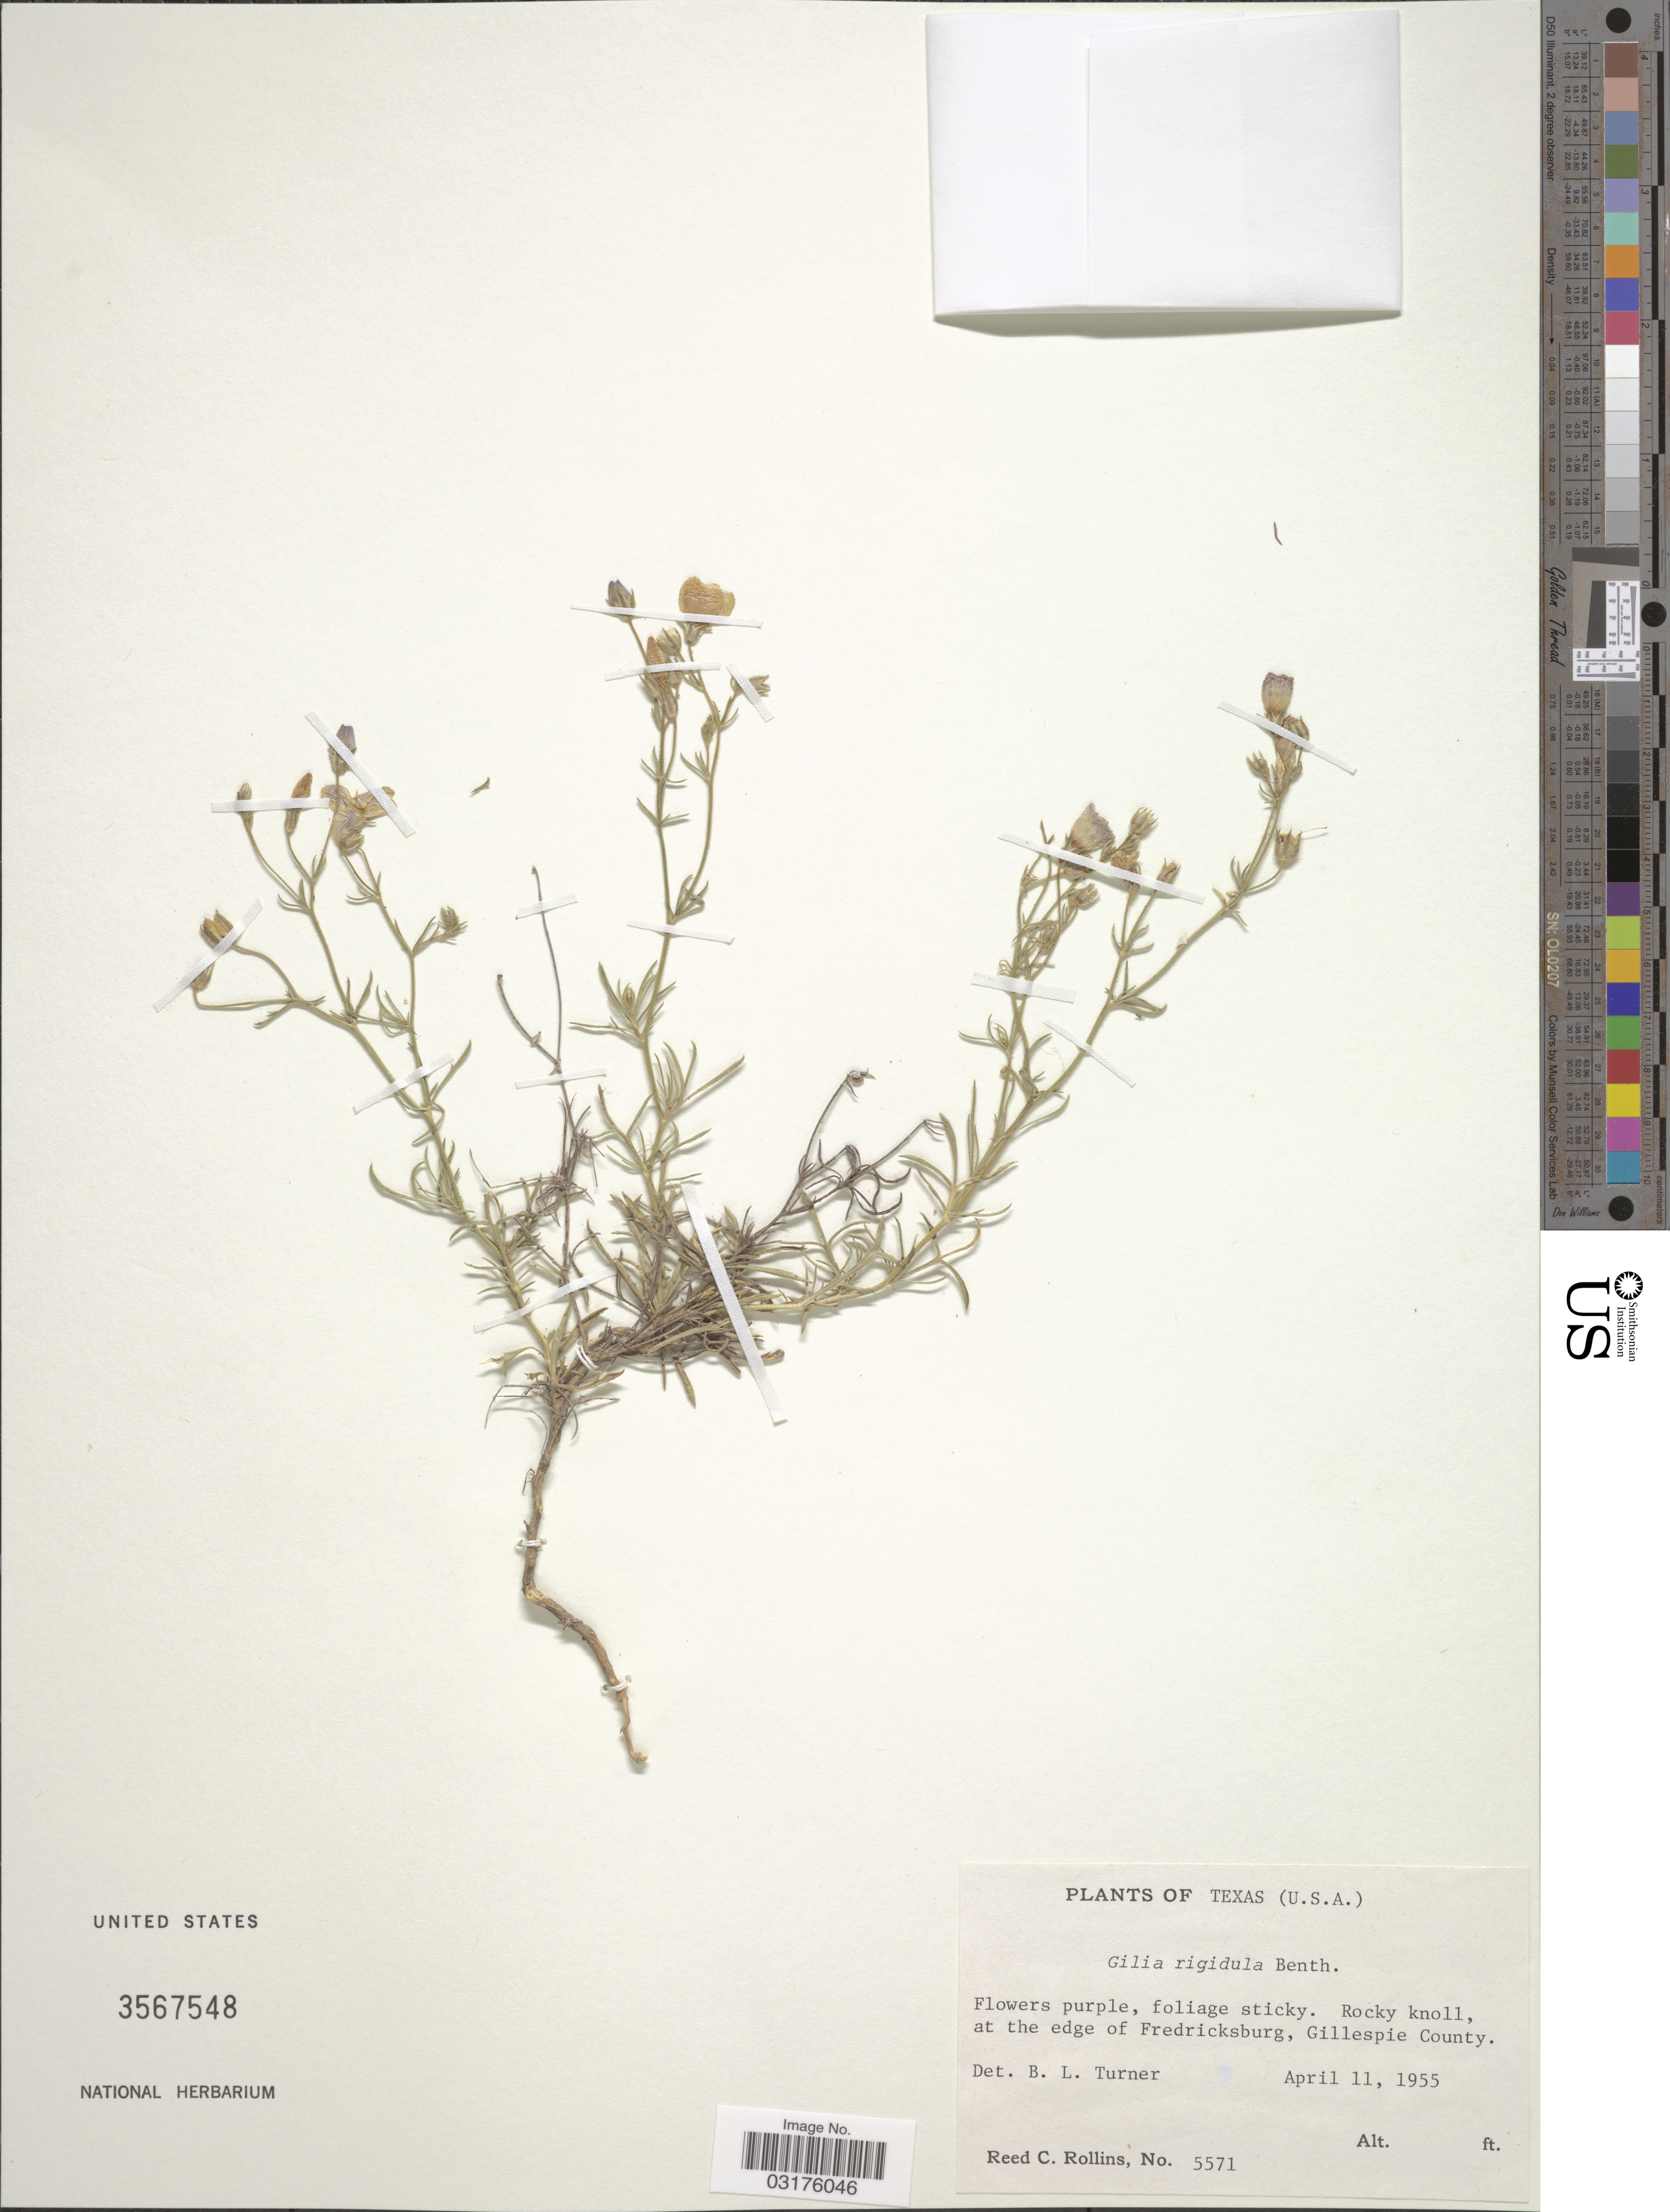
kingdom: Plantae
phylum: Tracheophyta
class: Magnoliopsida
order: Ericales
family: Polemoniaceae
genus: Giliastrum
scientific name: Giliastrum rigidulum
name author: (Benth.) Rydb.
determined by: Strong, Mark T., (BOT), Smithsonian Institution - National Museum of Natural History (UNITED STATES)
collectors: R. C. Rollins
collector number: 5571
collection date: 1955-04-11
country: United States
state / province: Texas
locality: Rocky knoll, at the edge of Fredericksburg, Gillespie County.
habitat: rocky knoll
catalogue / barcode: US 3567548